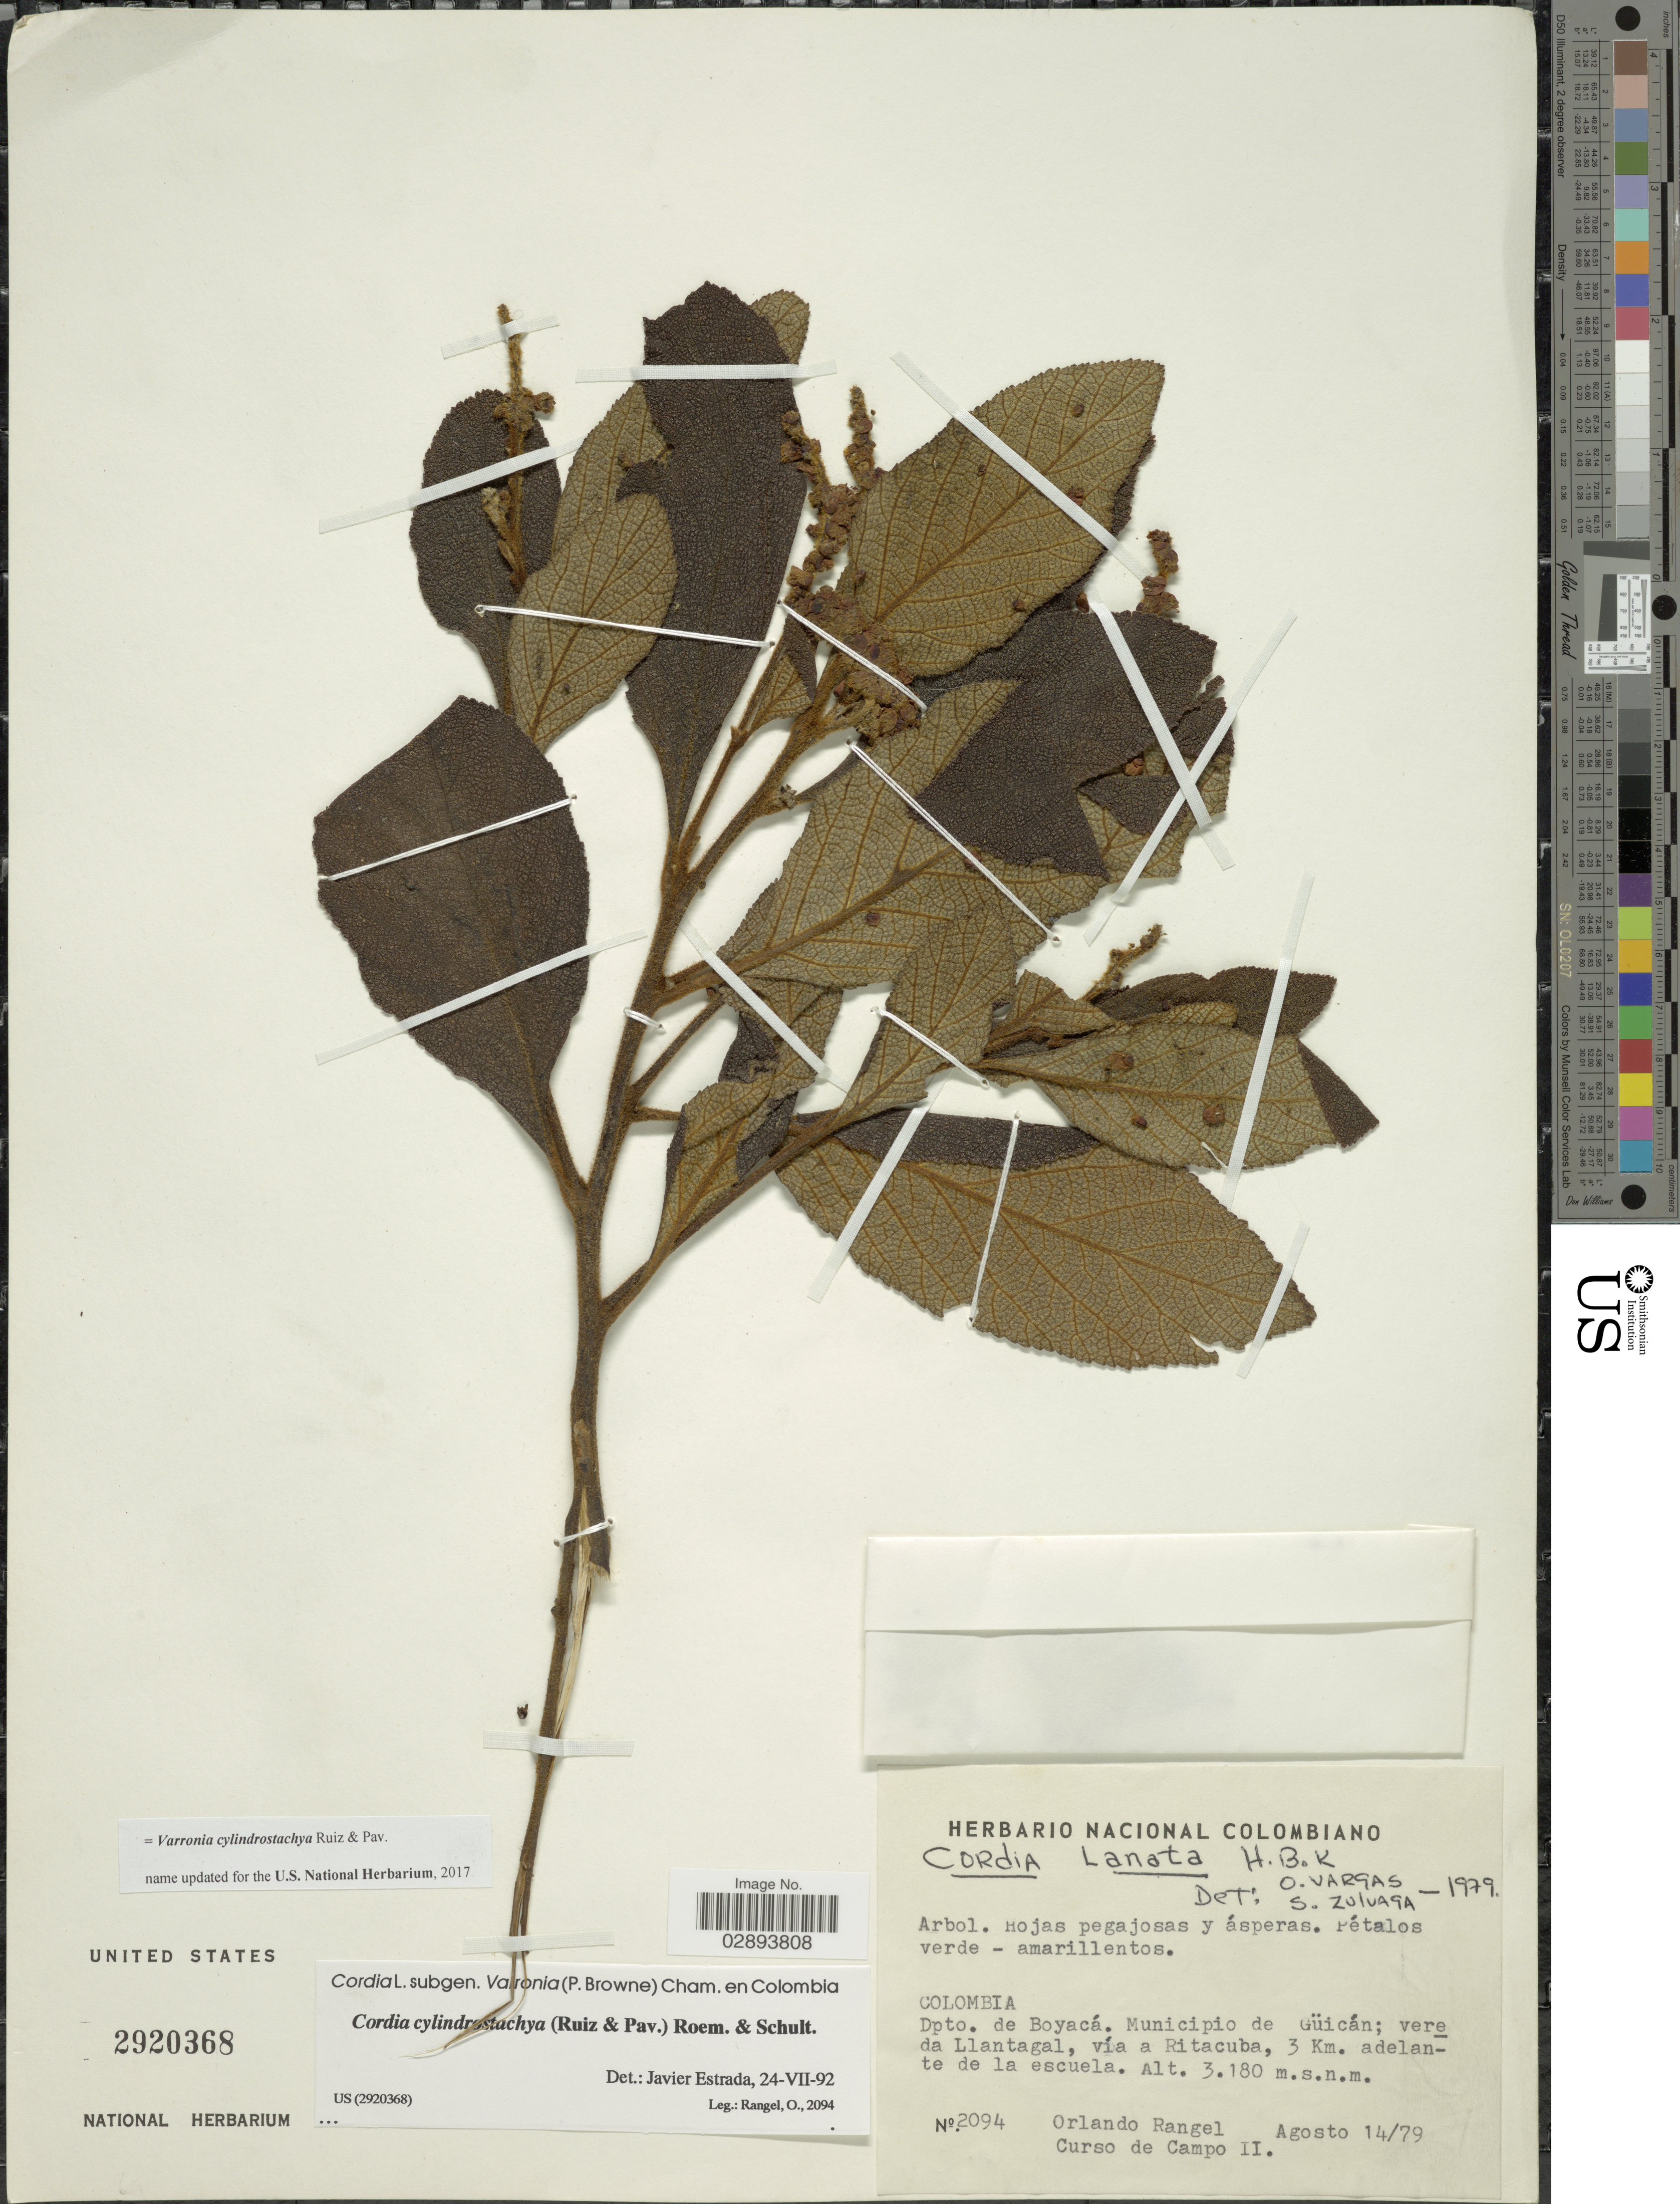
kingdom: Plantae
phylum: Tracheophyta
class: Magnoliopsida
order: Boraginales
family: Cordiaceae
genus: Varronia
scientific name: Varronia cylindrostachya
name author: Ruiz & Pav.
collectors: O. Rangel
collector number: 2094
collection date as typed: Transcribed d/m/y: 14/8/79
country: Colombia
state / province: Boyacá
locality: Dpto. de Boyacá, Municipio de Güícán, vereda Llantagal, vía a Ritacuba, 3 Km. adelante de la escuela.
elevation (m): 3180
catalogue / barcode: US 2920368